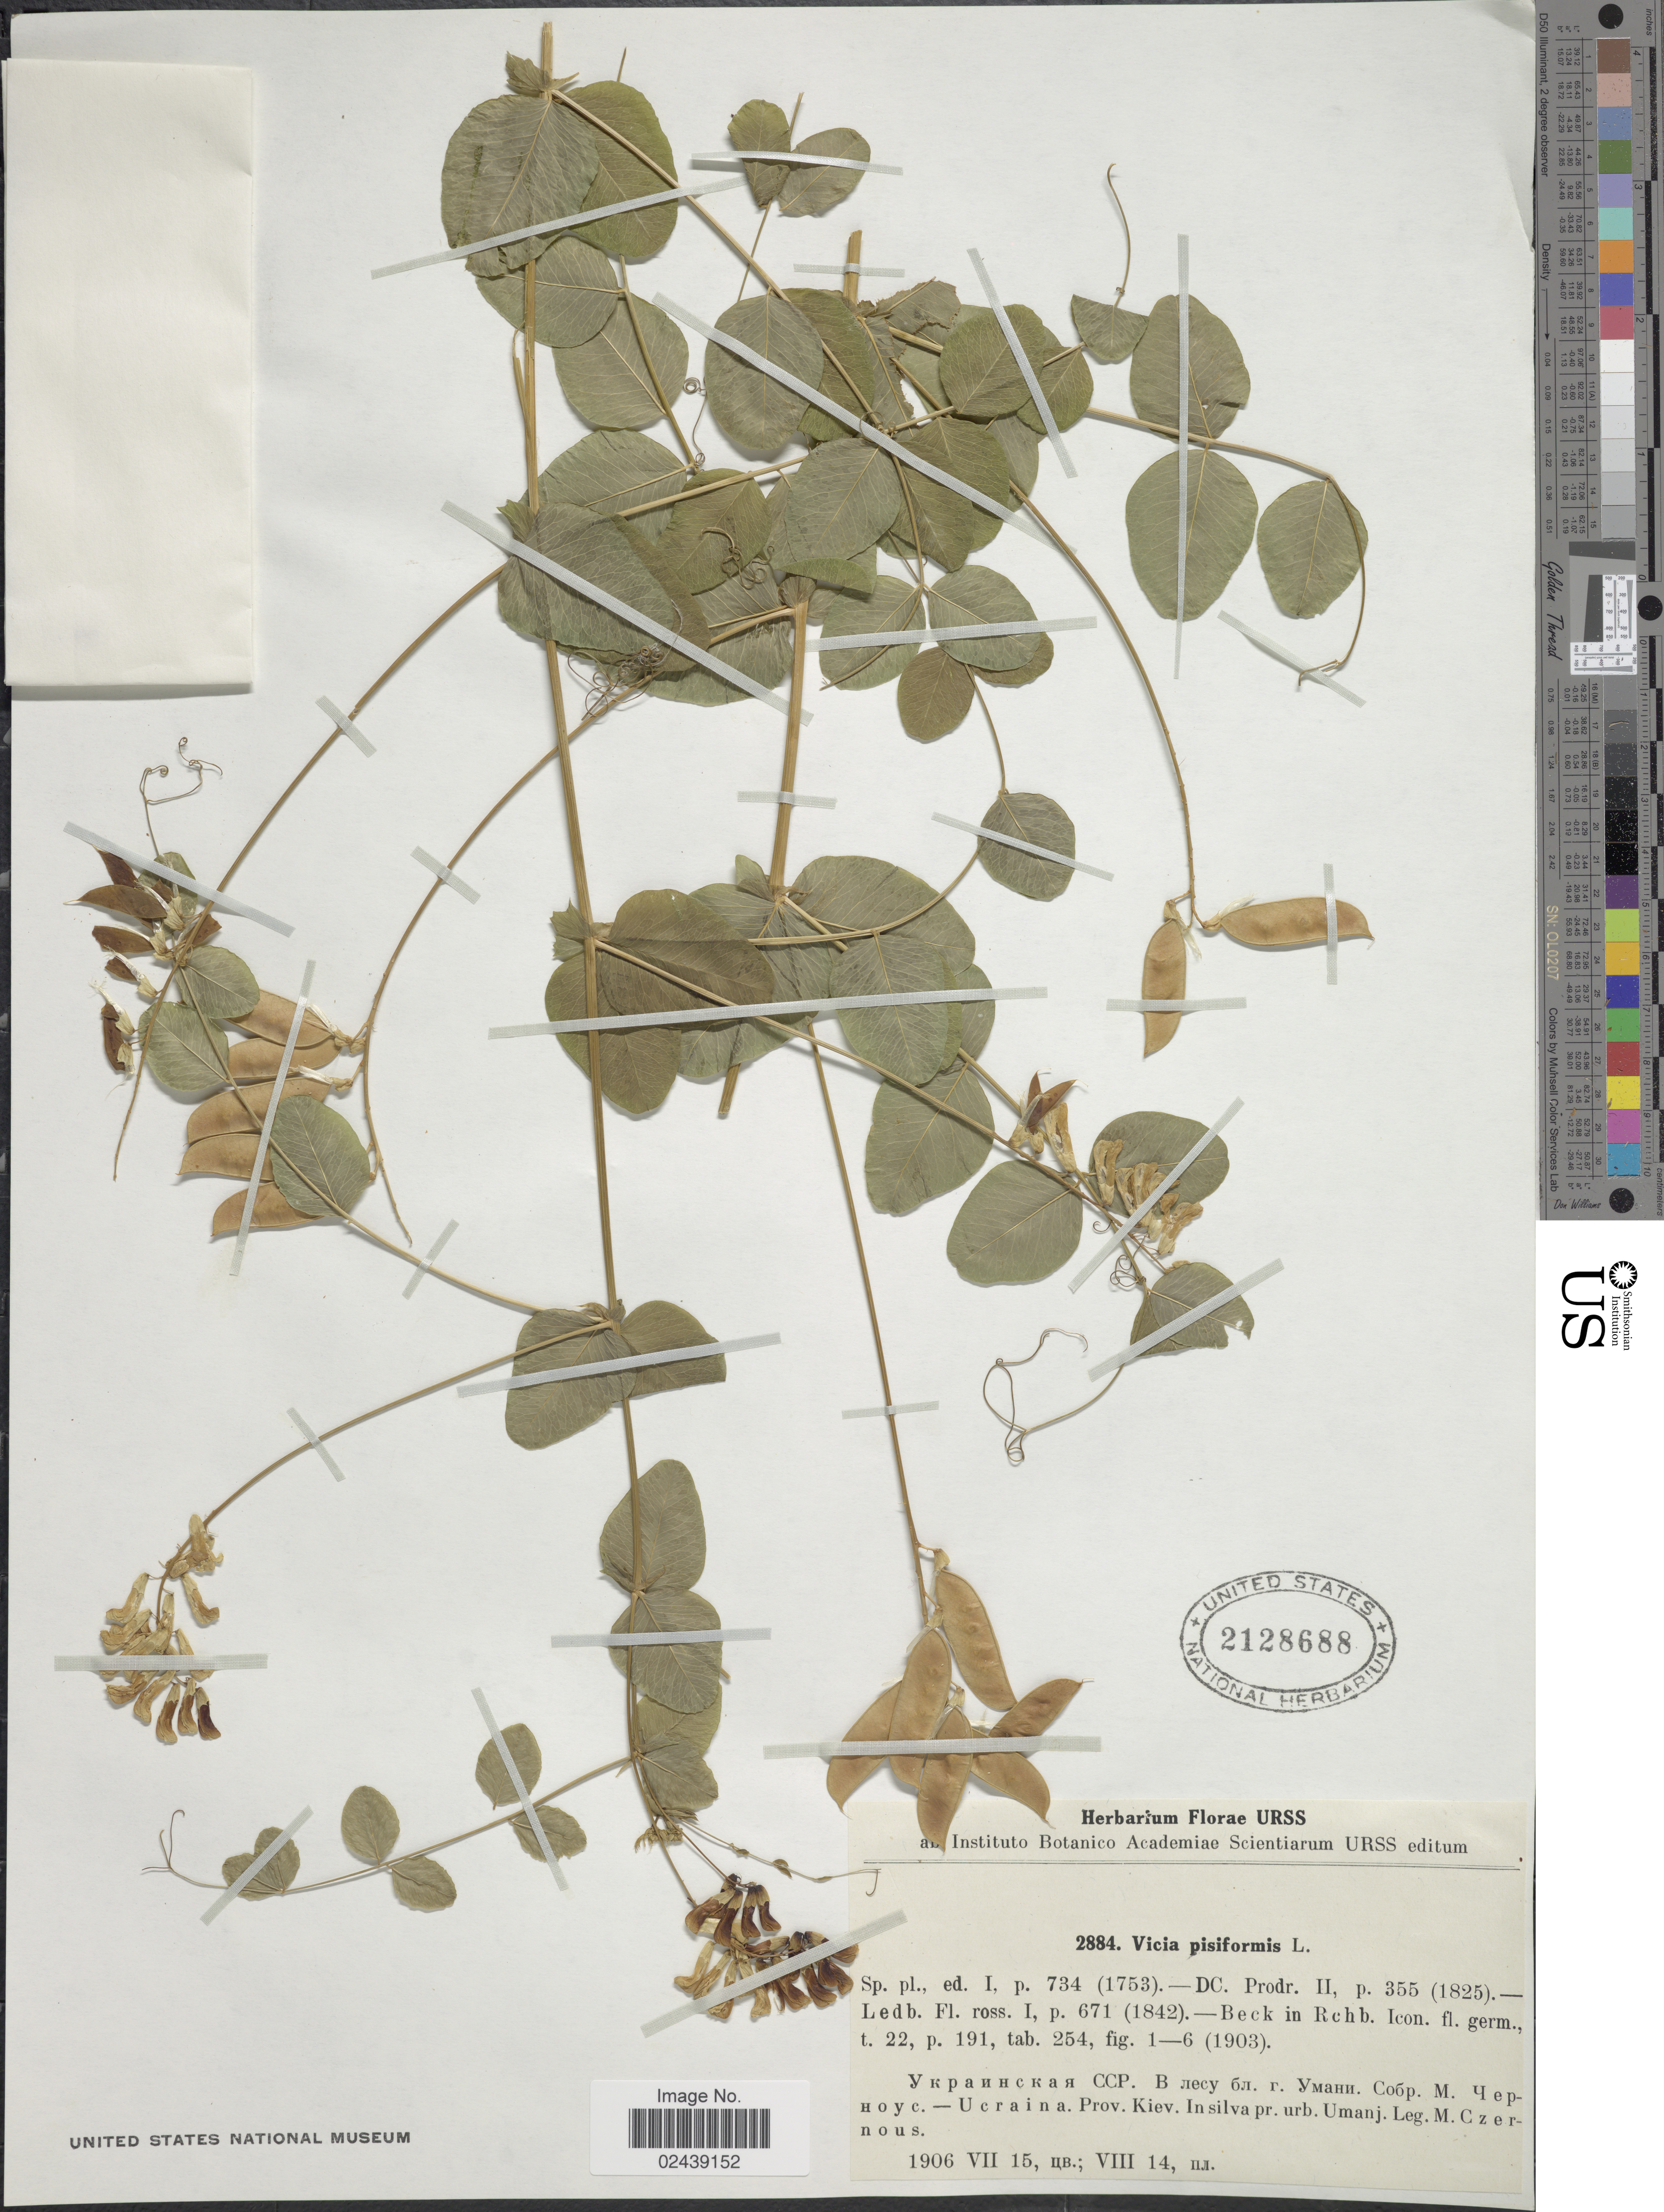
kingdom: Plantae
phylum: Tracheophyta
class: Magnoliopsida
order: Fabales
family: Fabaceae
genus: Vicia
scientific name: Vicia pisiformis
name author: L.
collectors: M. Czernous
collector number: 2884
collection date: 1906-07-15/1906-08-14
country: Ukraine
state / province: Kiev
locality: In silva pr. urb. Umanj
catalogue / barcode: US 2128688